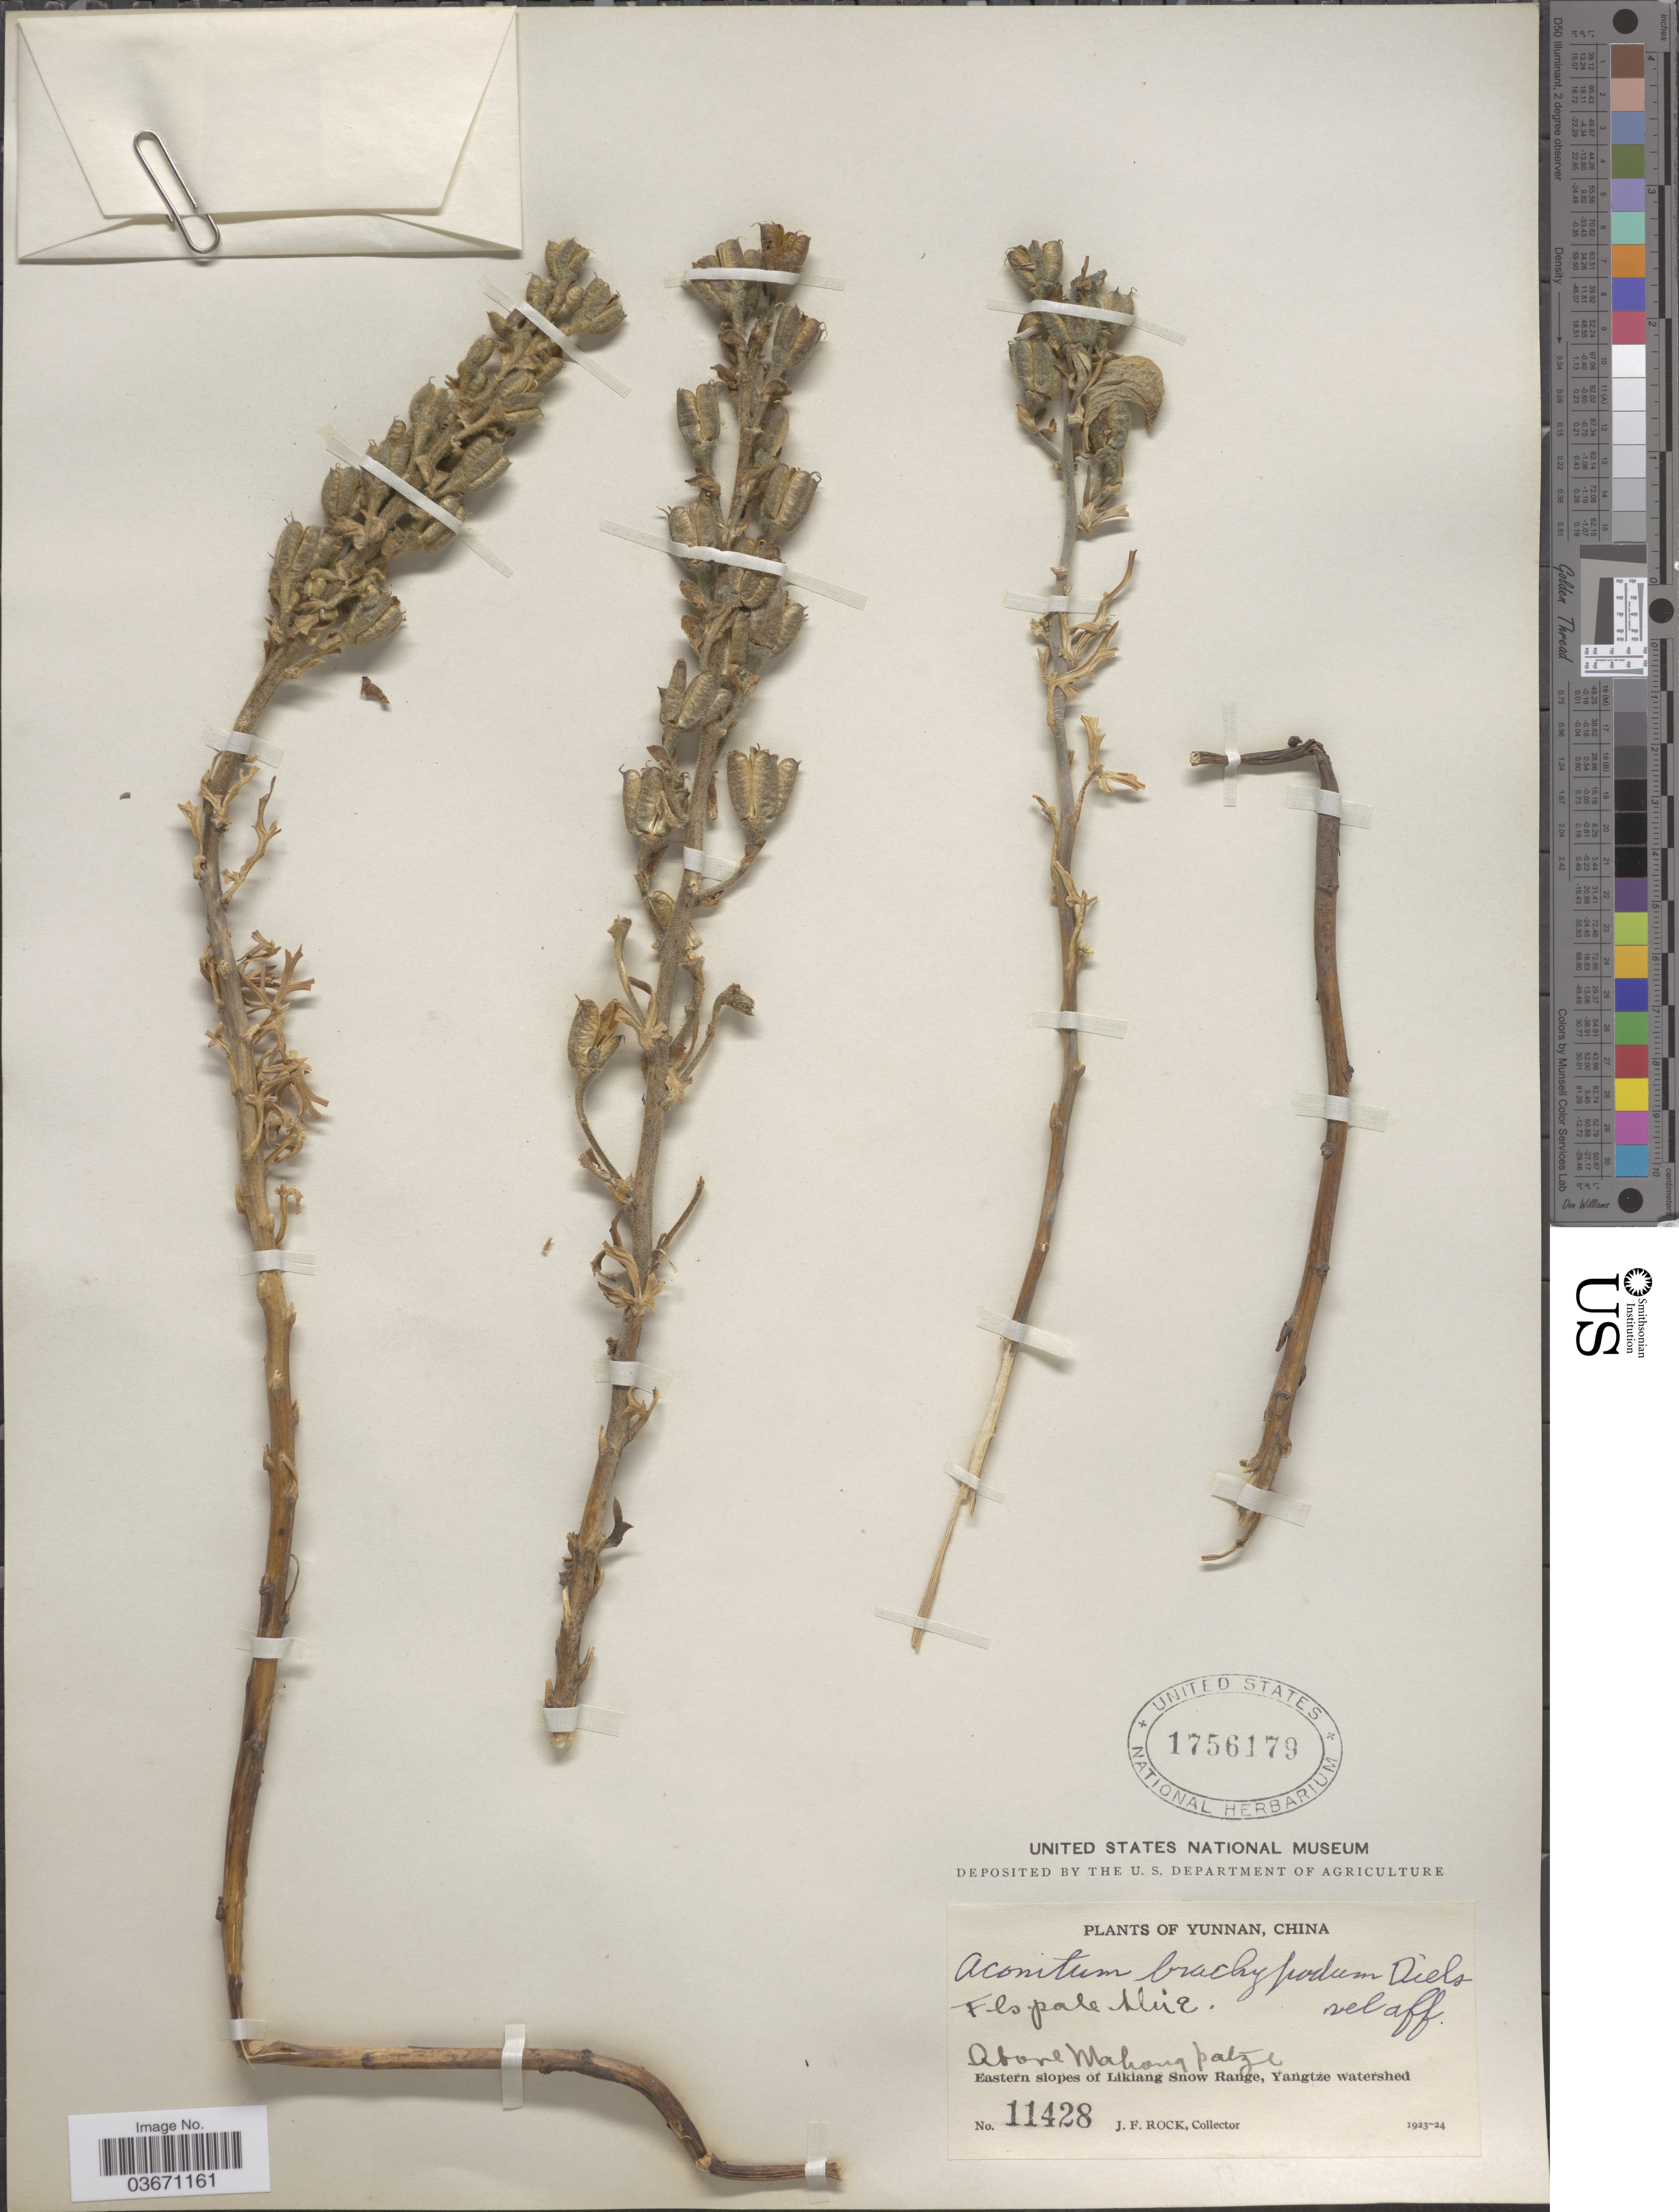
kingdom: Plantae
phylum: Tracheophyta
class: Magnoliopsida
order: Ranunculales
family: Ranunculaceae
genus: Aconitum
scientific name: Aconitum brachypodum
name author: Diels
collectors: J. Rock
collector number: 11428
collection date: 1923/1924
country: China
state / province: Yunnan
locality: Above Mahong Patze, Eastern slopes of Likiang Snow Range, Yangtze watershed.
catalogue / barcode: US 1756179